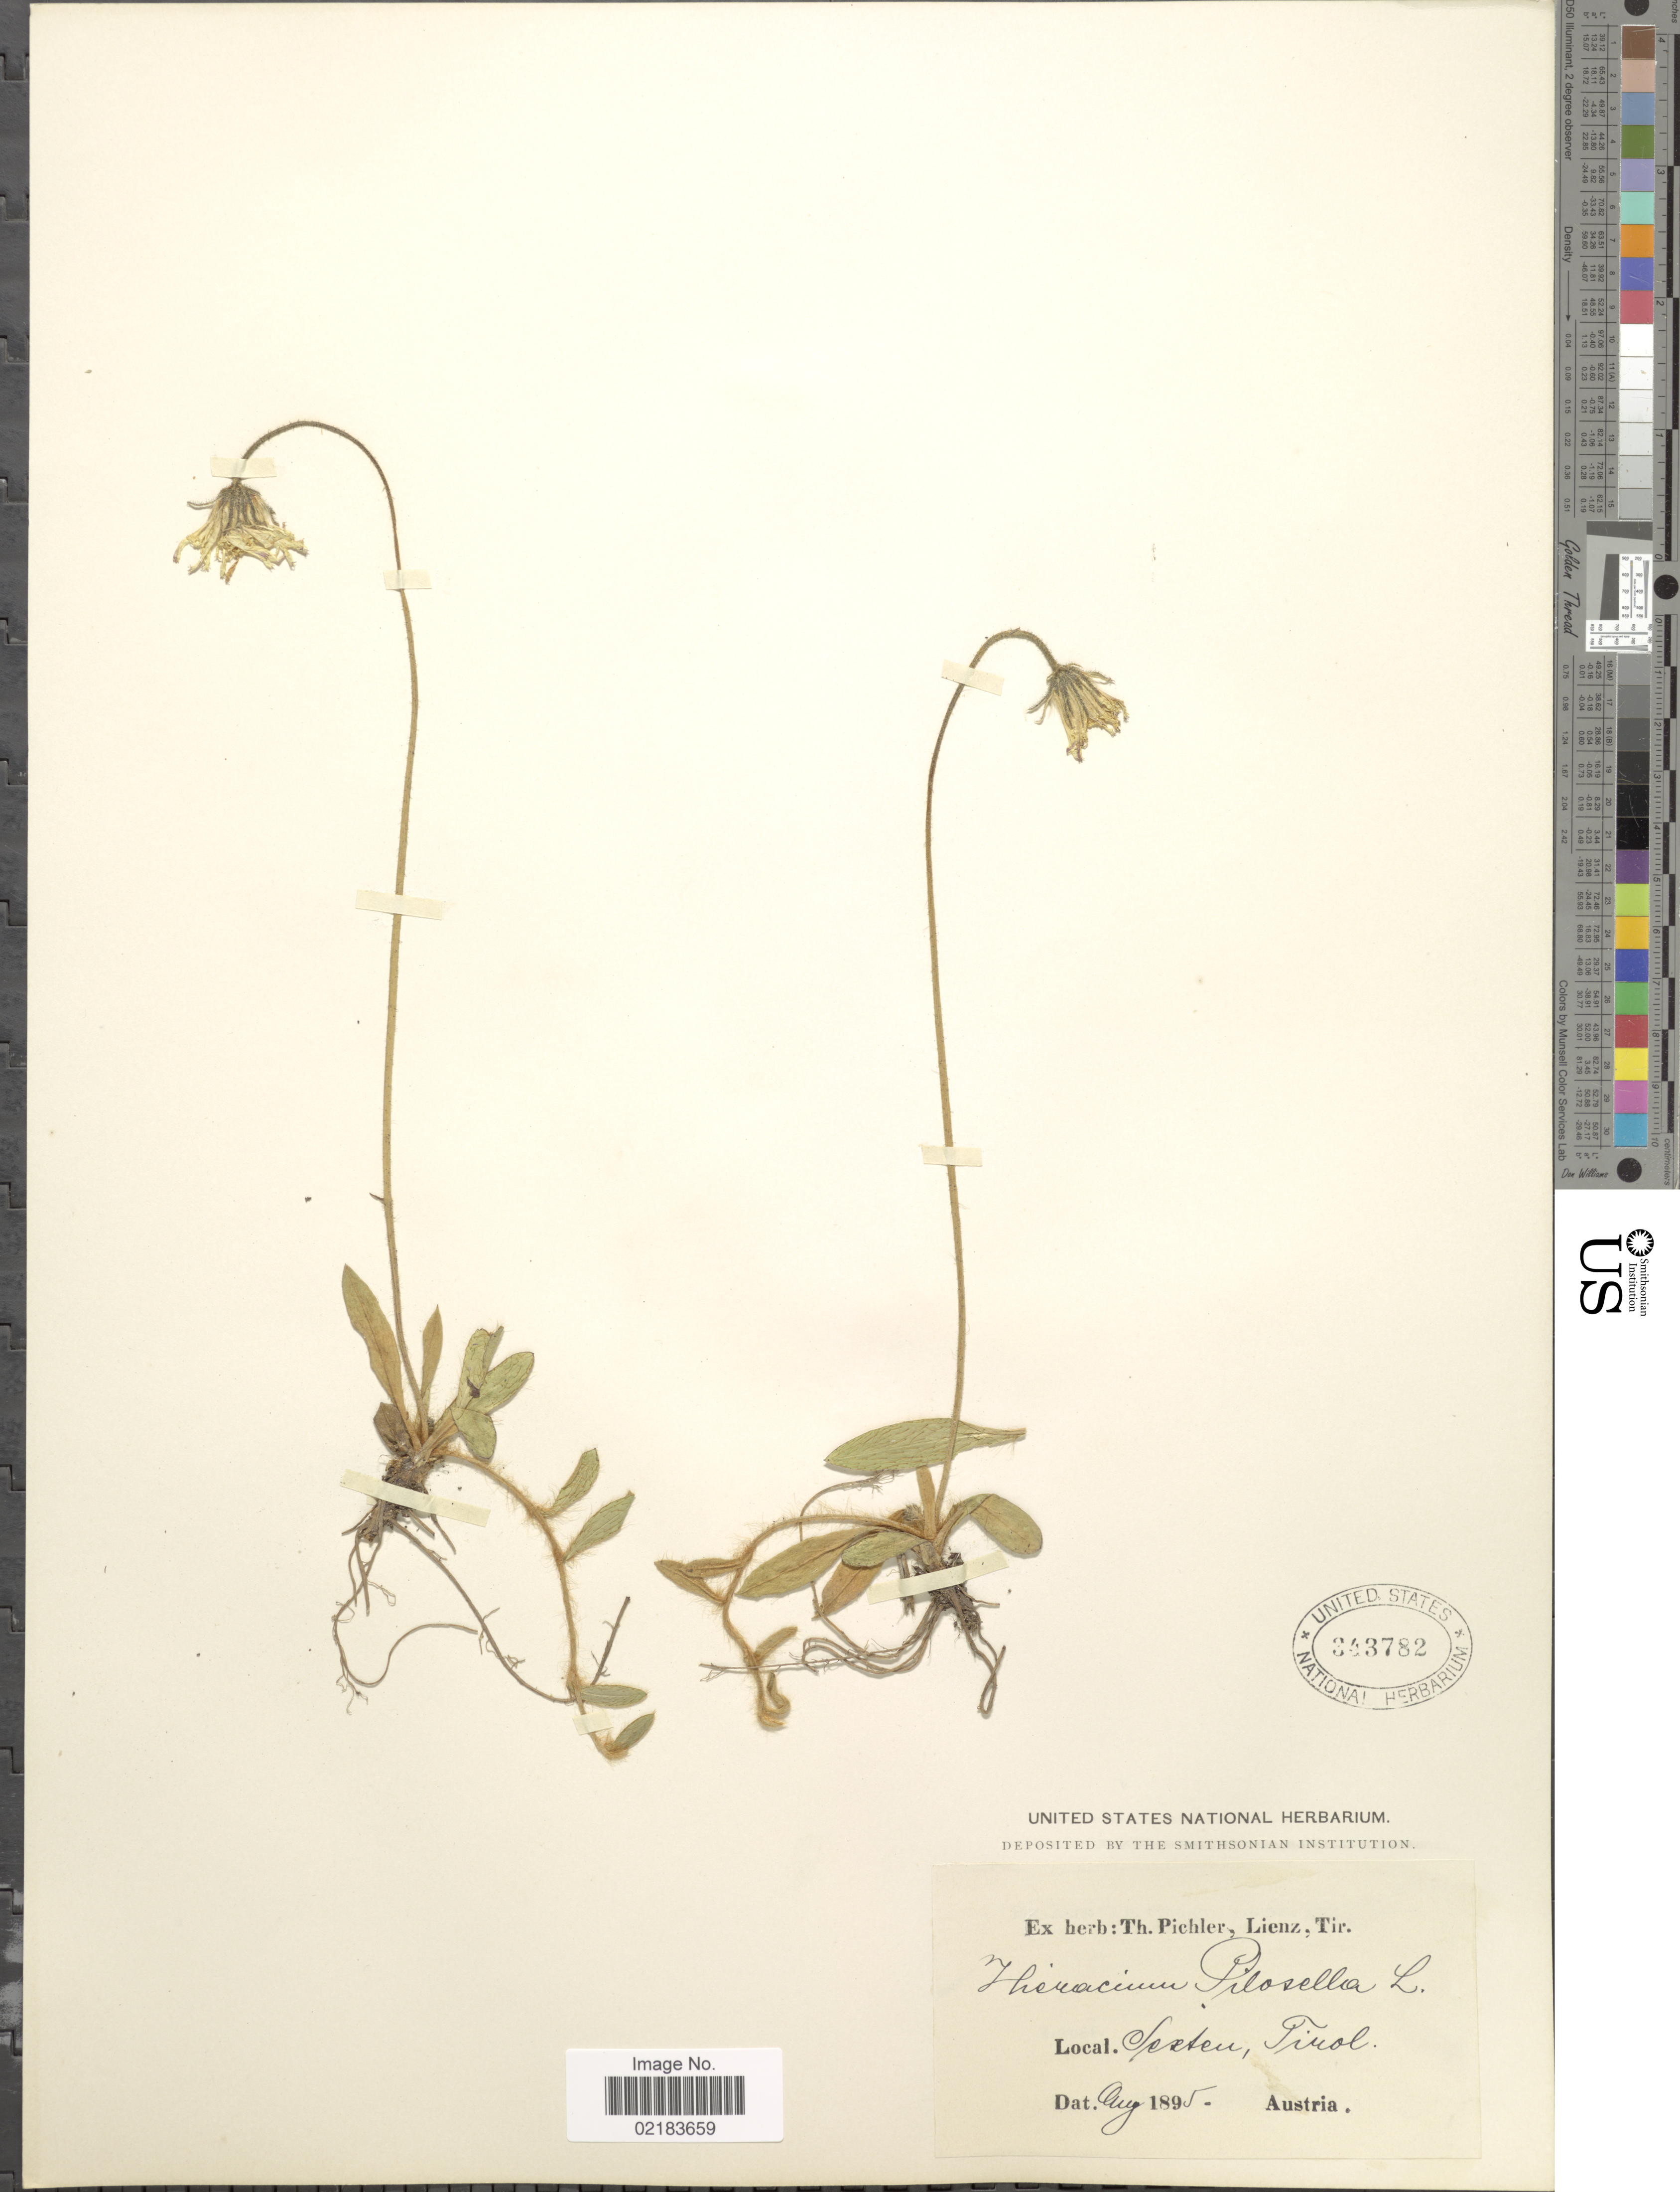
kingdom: Plantae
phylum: Tracheophyta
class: Magnoliopsida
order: Asterales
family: Asteraceae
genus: Pilosella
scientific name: Pilosella officinarum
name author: Vaill.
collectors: ex herb. T. Pichler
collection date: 1895-08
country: Italy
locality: Sexten, Tirol.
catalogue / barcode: US 343782